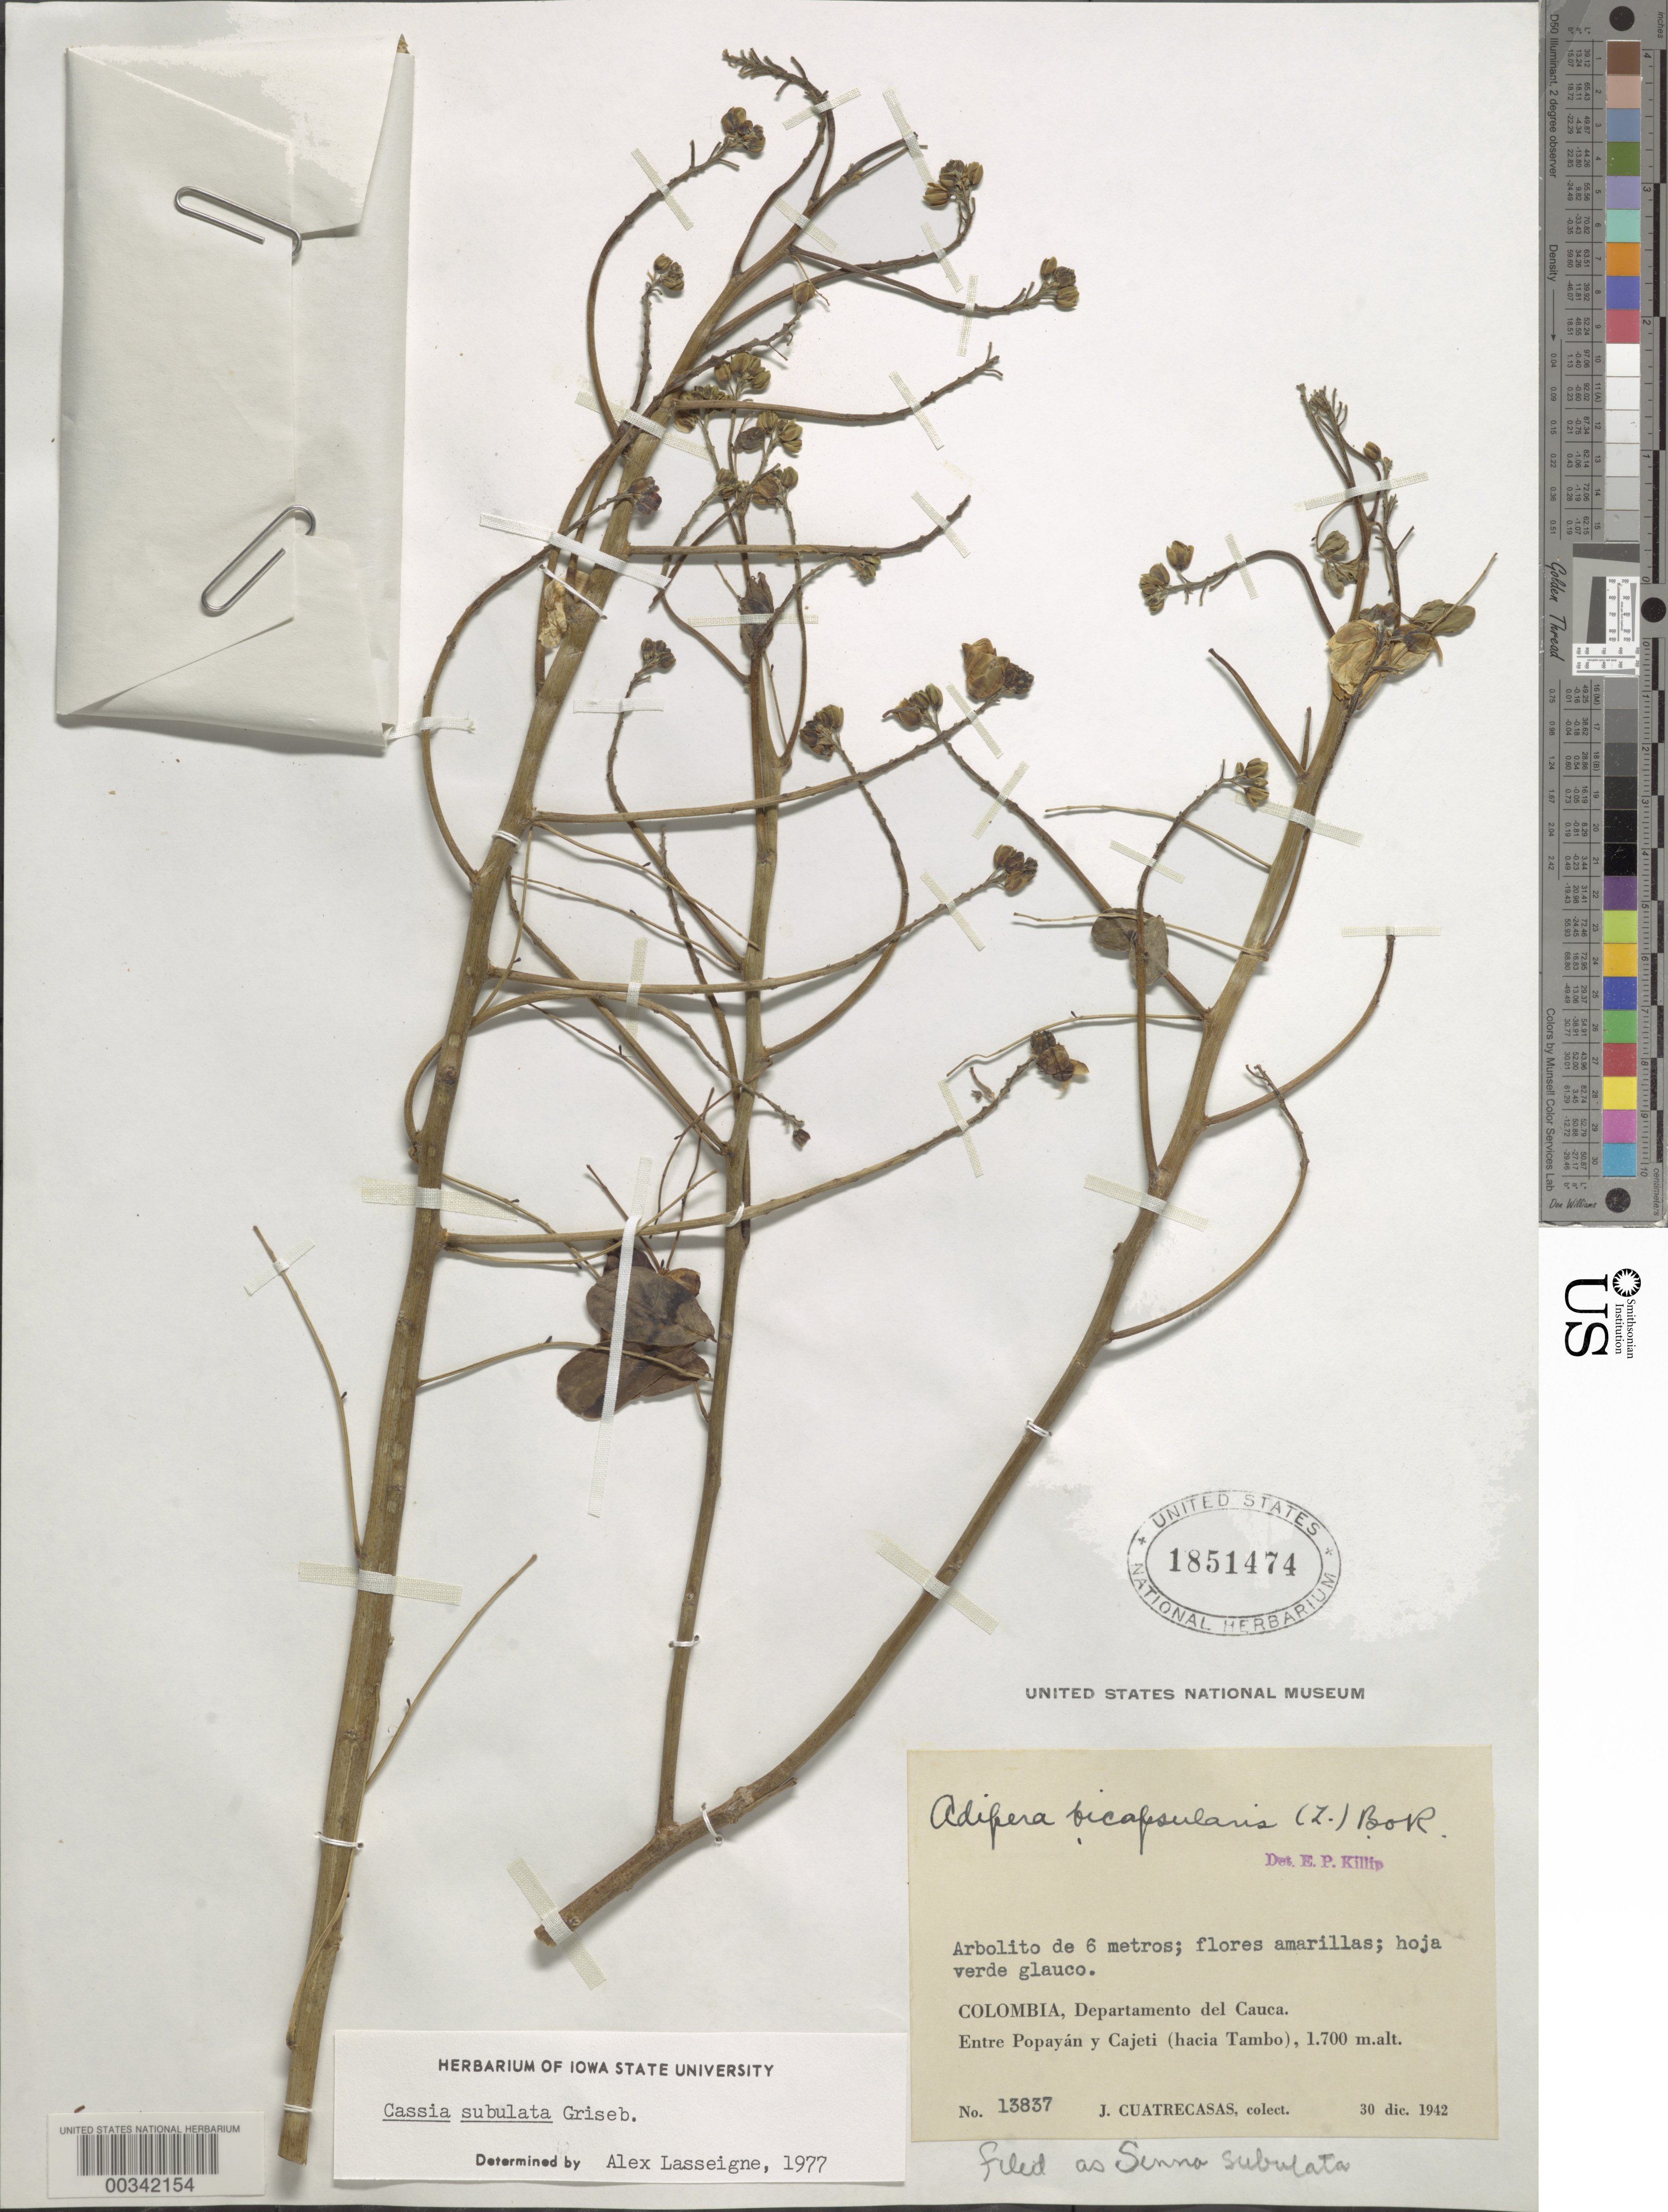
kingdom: Plantae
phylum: Tracheophyta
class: Magnoliopsida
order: Fabales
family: Fabaceae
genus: Senna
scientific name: Senna subulata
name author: (Griseb.) H.S. Irwin & Barneby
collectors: J. Cuatrecasas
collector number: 13837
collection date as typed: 30 Dec 1942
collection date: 1942-12-30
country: Colombia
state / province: Cauca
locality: Entre Popayan y Cajeti, Hacia Tambo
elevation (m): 1700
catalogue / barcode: US 1851474